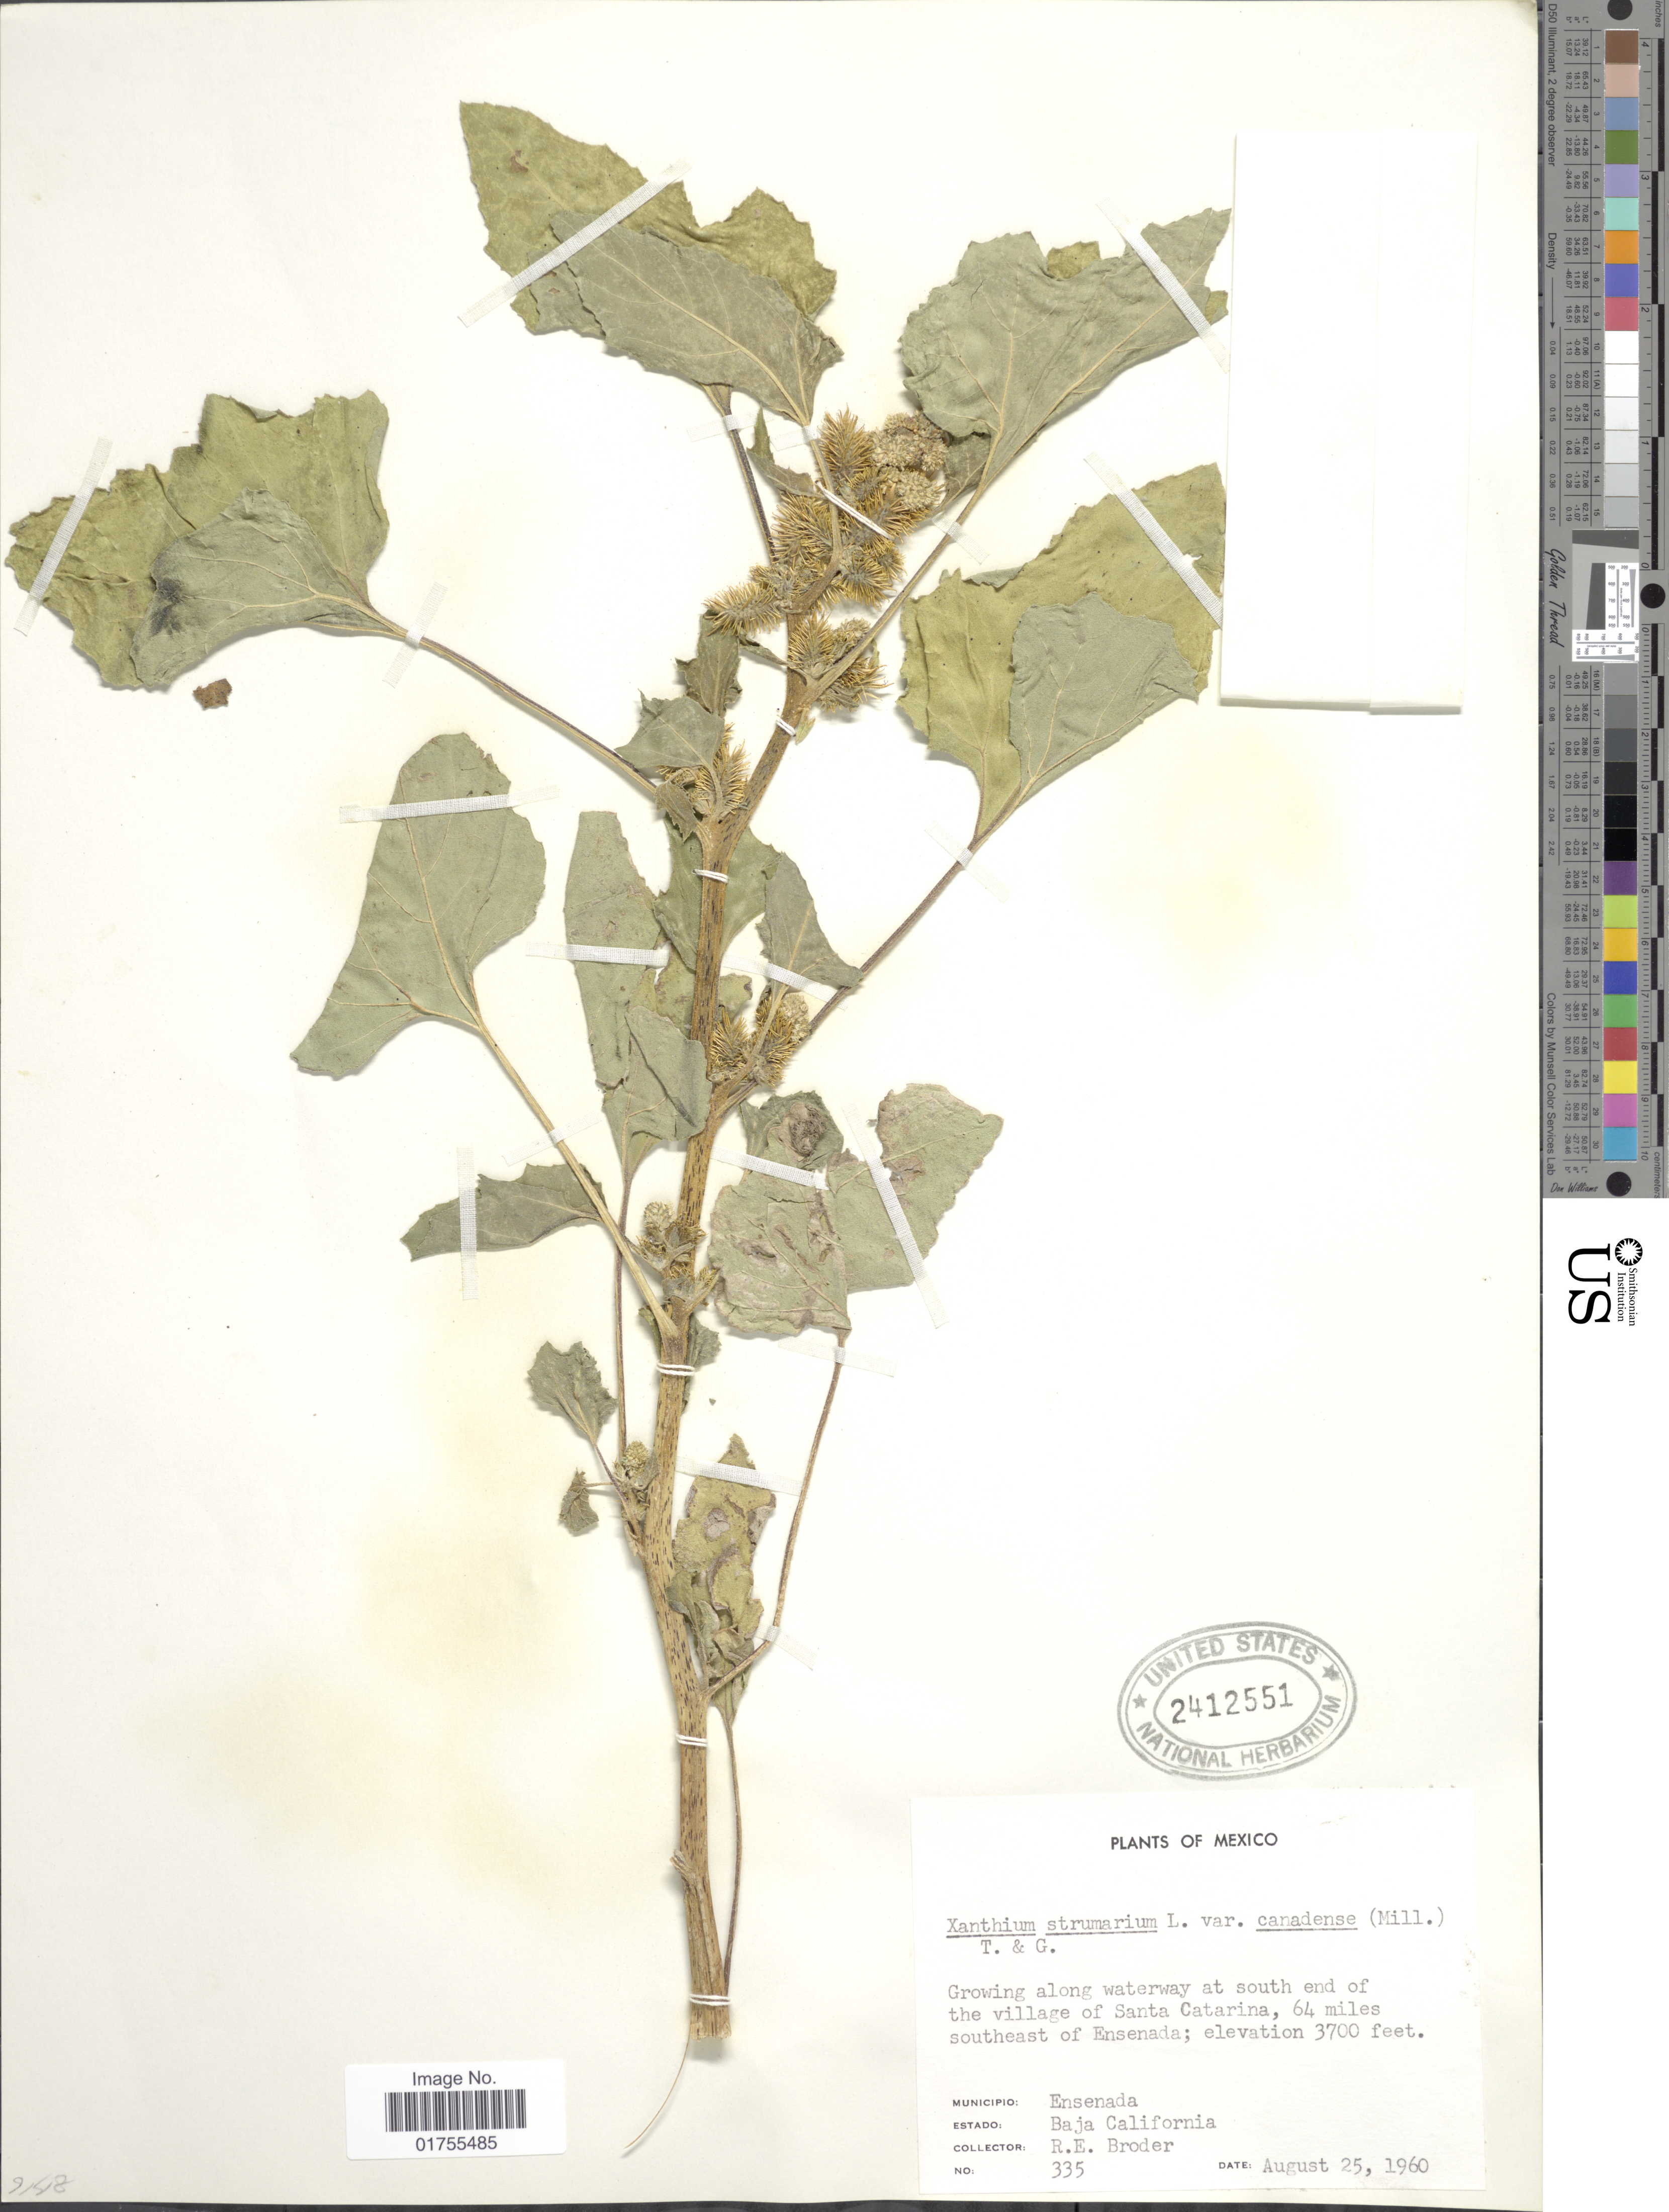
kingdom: Plantae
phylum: Tracheophyta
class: Magnoliopsida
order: Asterales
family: Asteraceae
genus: Xanthium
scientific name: Xanthium strumarium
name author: L.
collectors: R. Broder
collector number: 335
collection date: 1960-08-25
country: Mexico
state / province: Baja California Norte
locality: Municipio : Ensenada. Growing along waterway at south end of the village of Santa Catarina, 64 miles southeast of Ensenada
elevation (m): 1128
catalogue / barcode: US 2412551